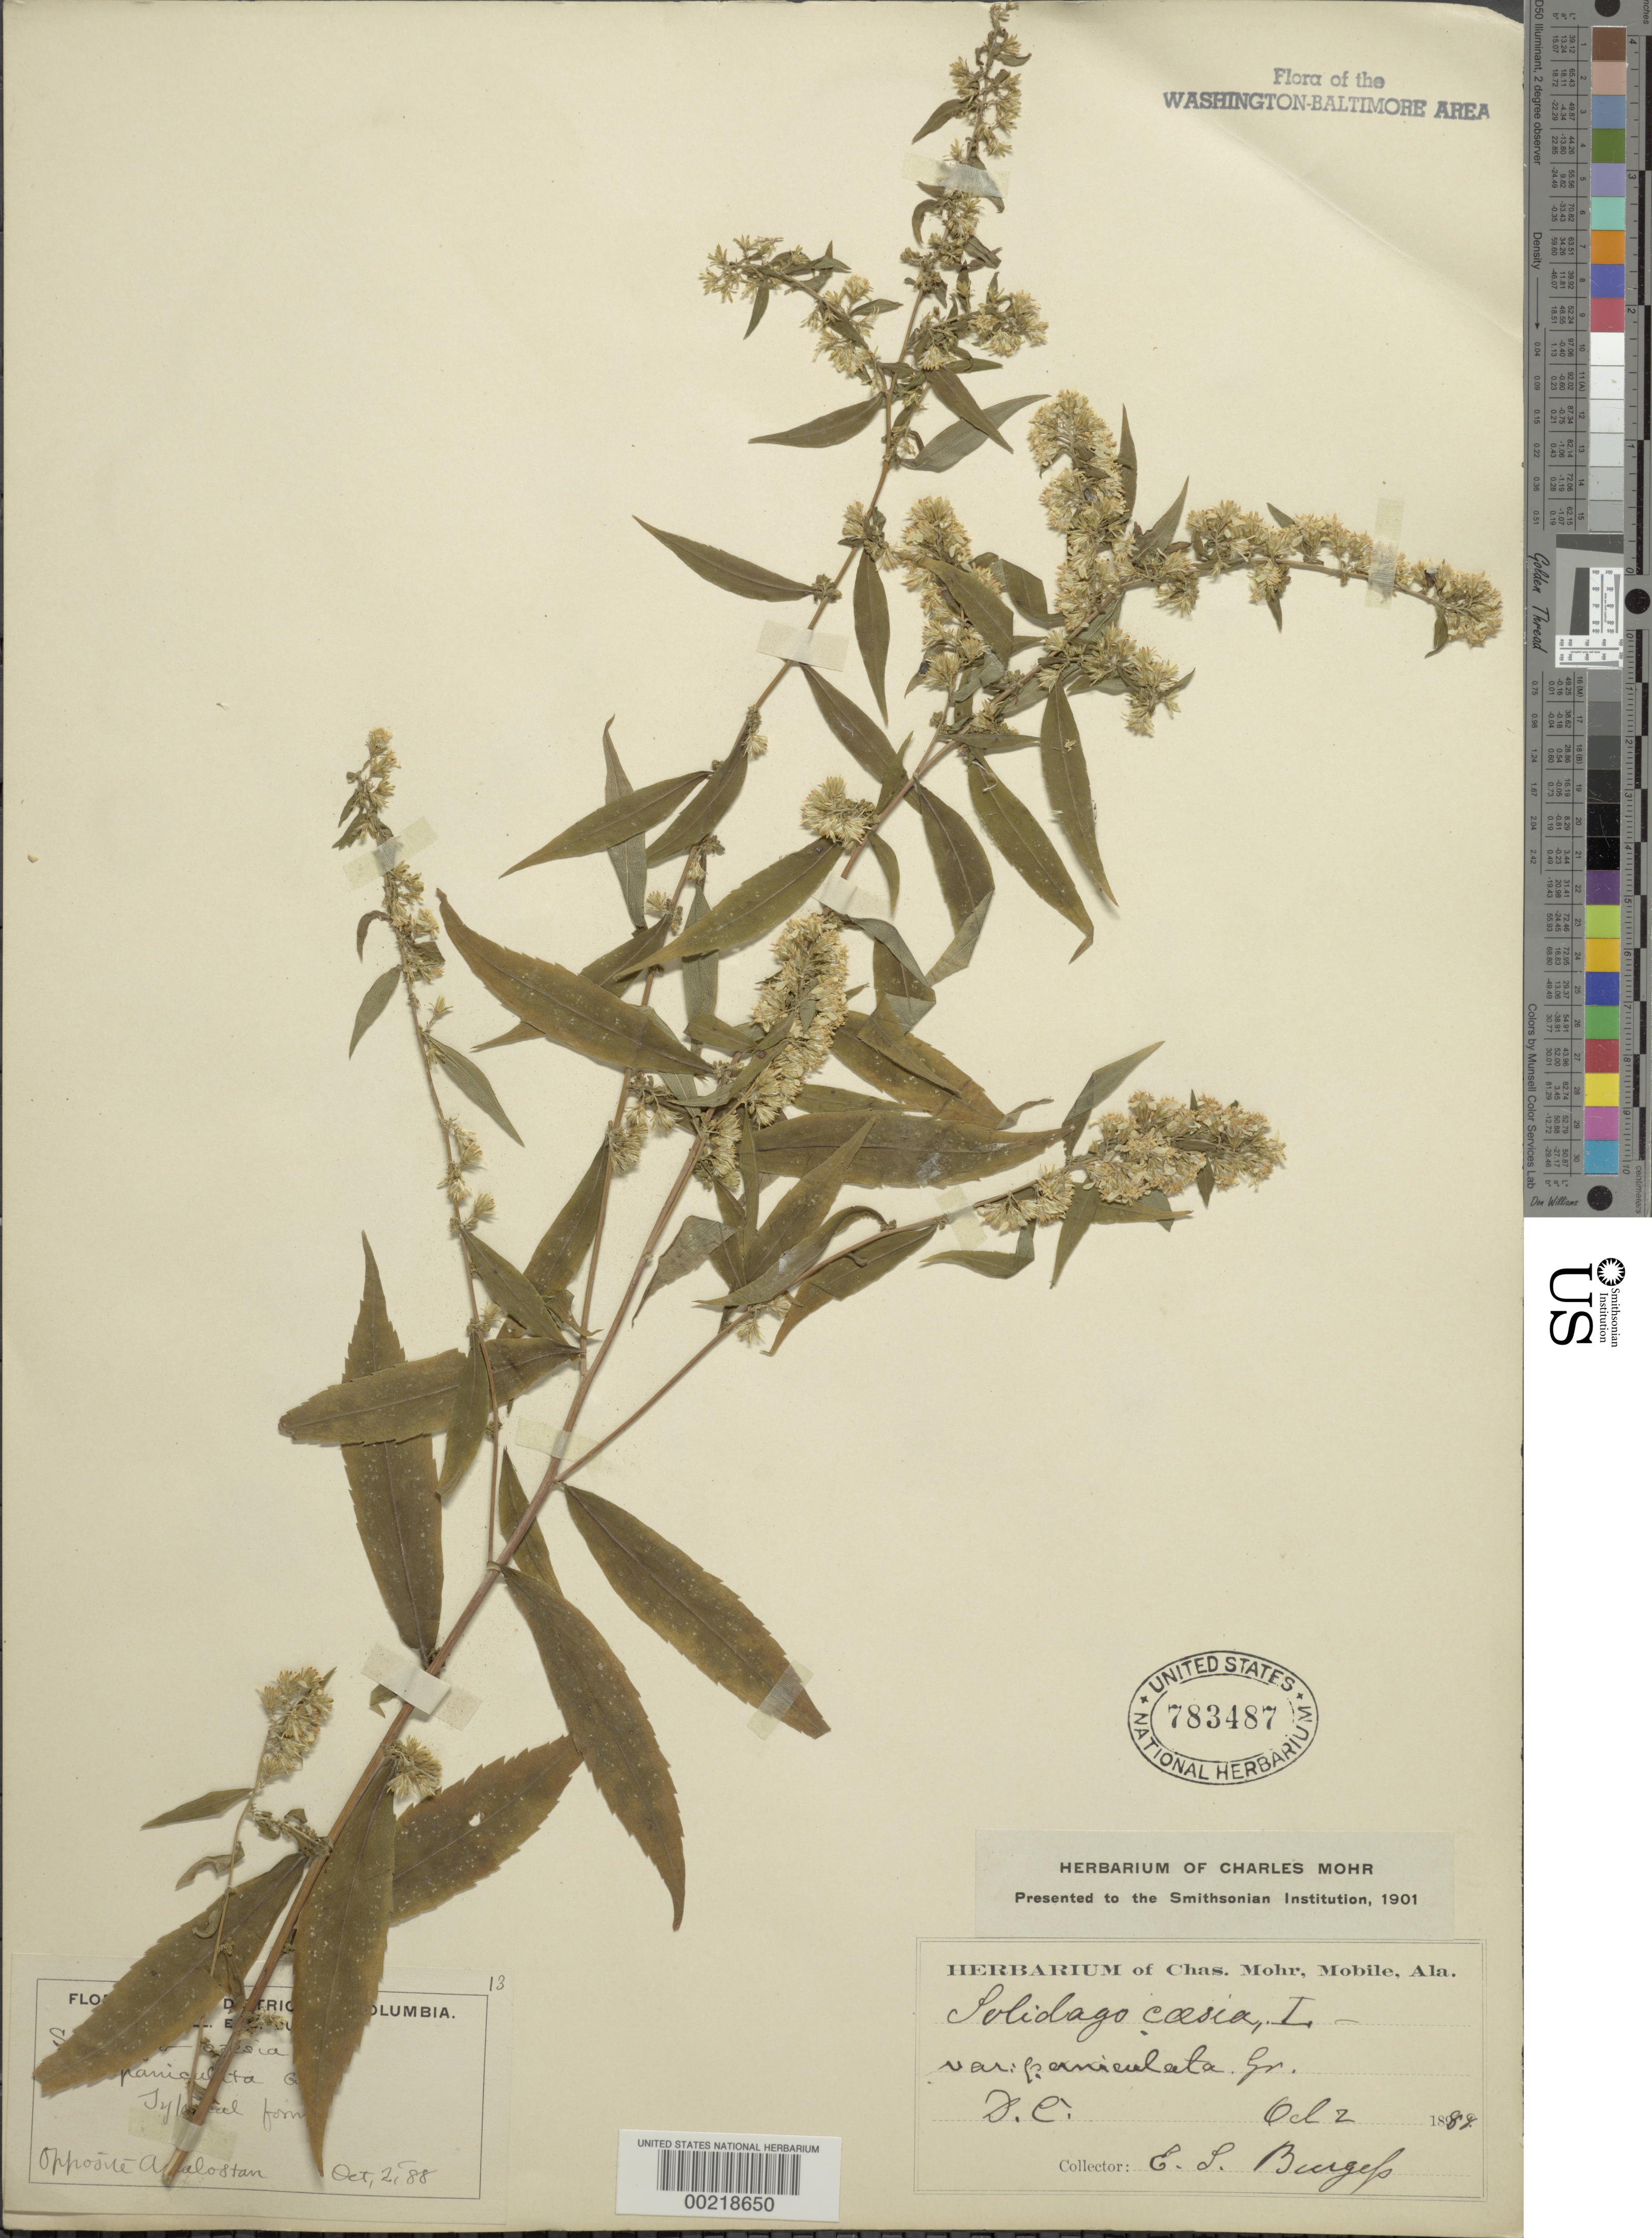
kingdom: Plantae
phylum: Tracheophyta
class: Magnoliopsida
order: Asterales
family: Asteraceae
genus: Solidago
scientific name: Solidago caesia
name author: L.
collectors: E. Burgess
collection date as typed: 02 Oct 1889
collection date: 1889-10-02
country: United States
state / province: District of Columbia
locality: Opposite Roosevelt Island.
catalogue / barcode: US 783487